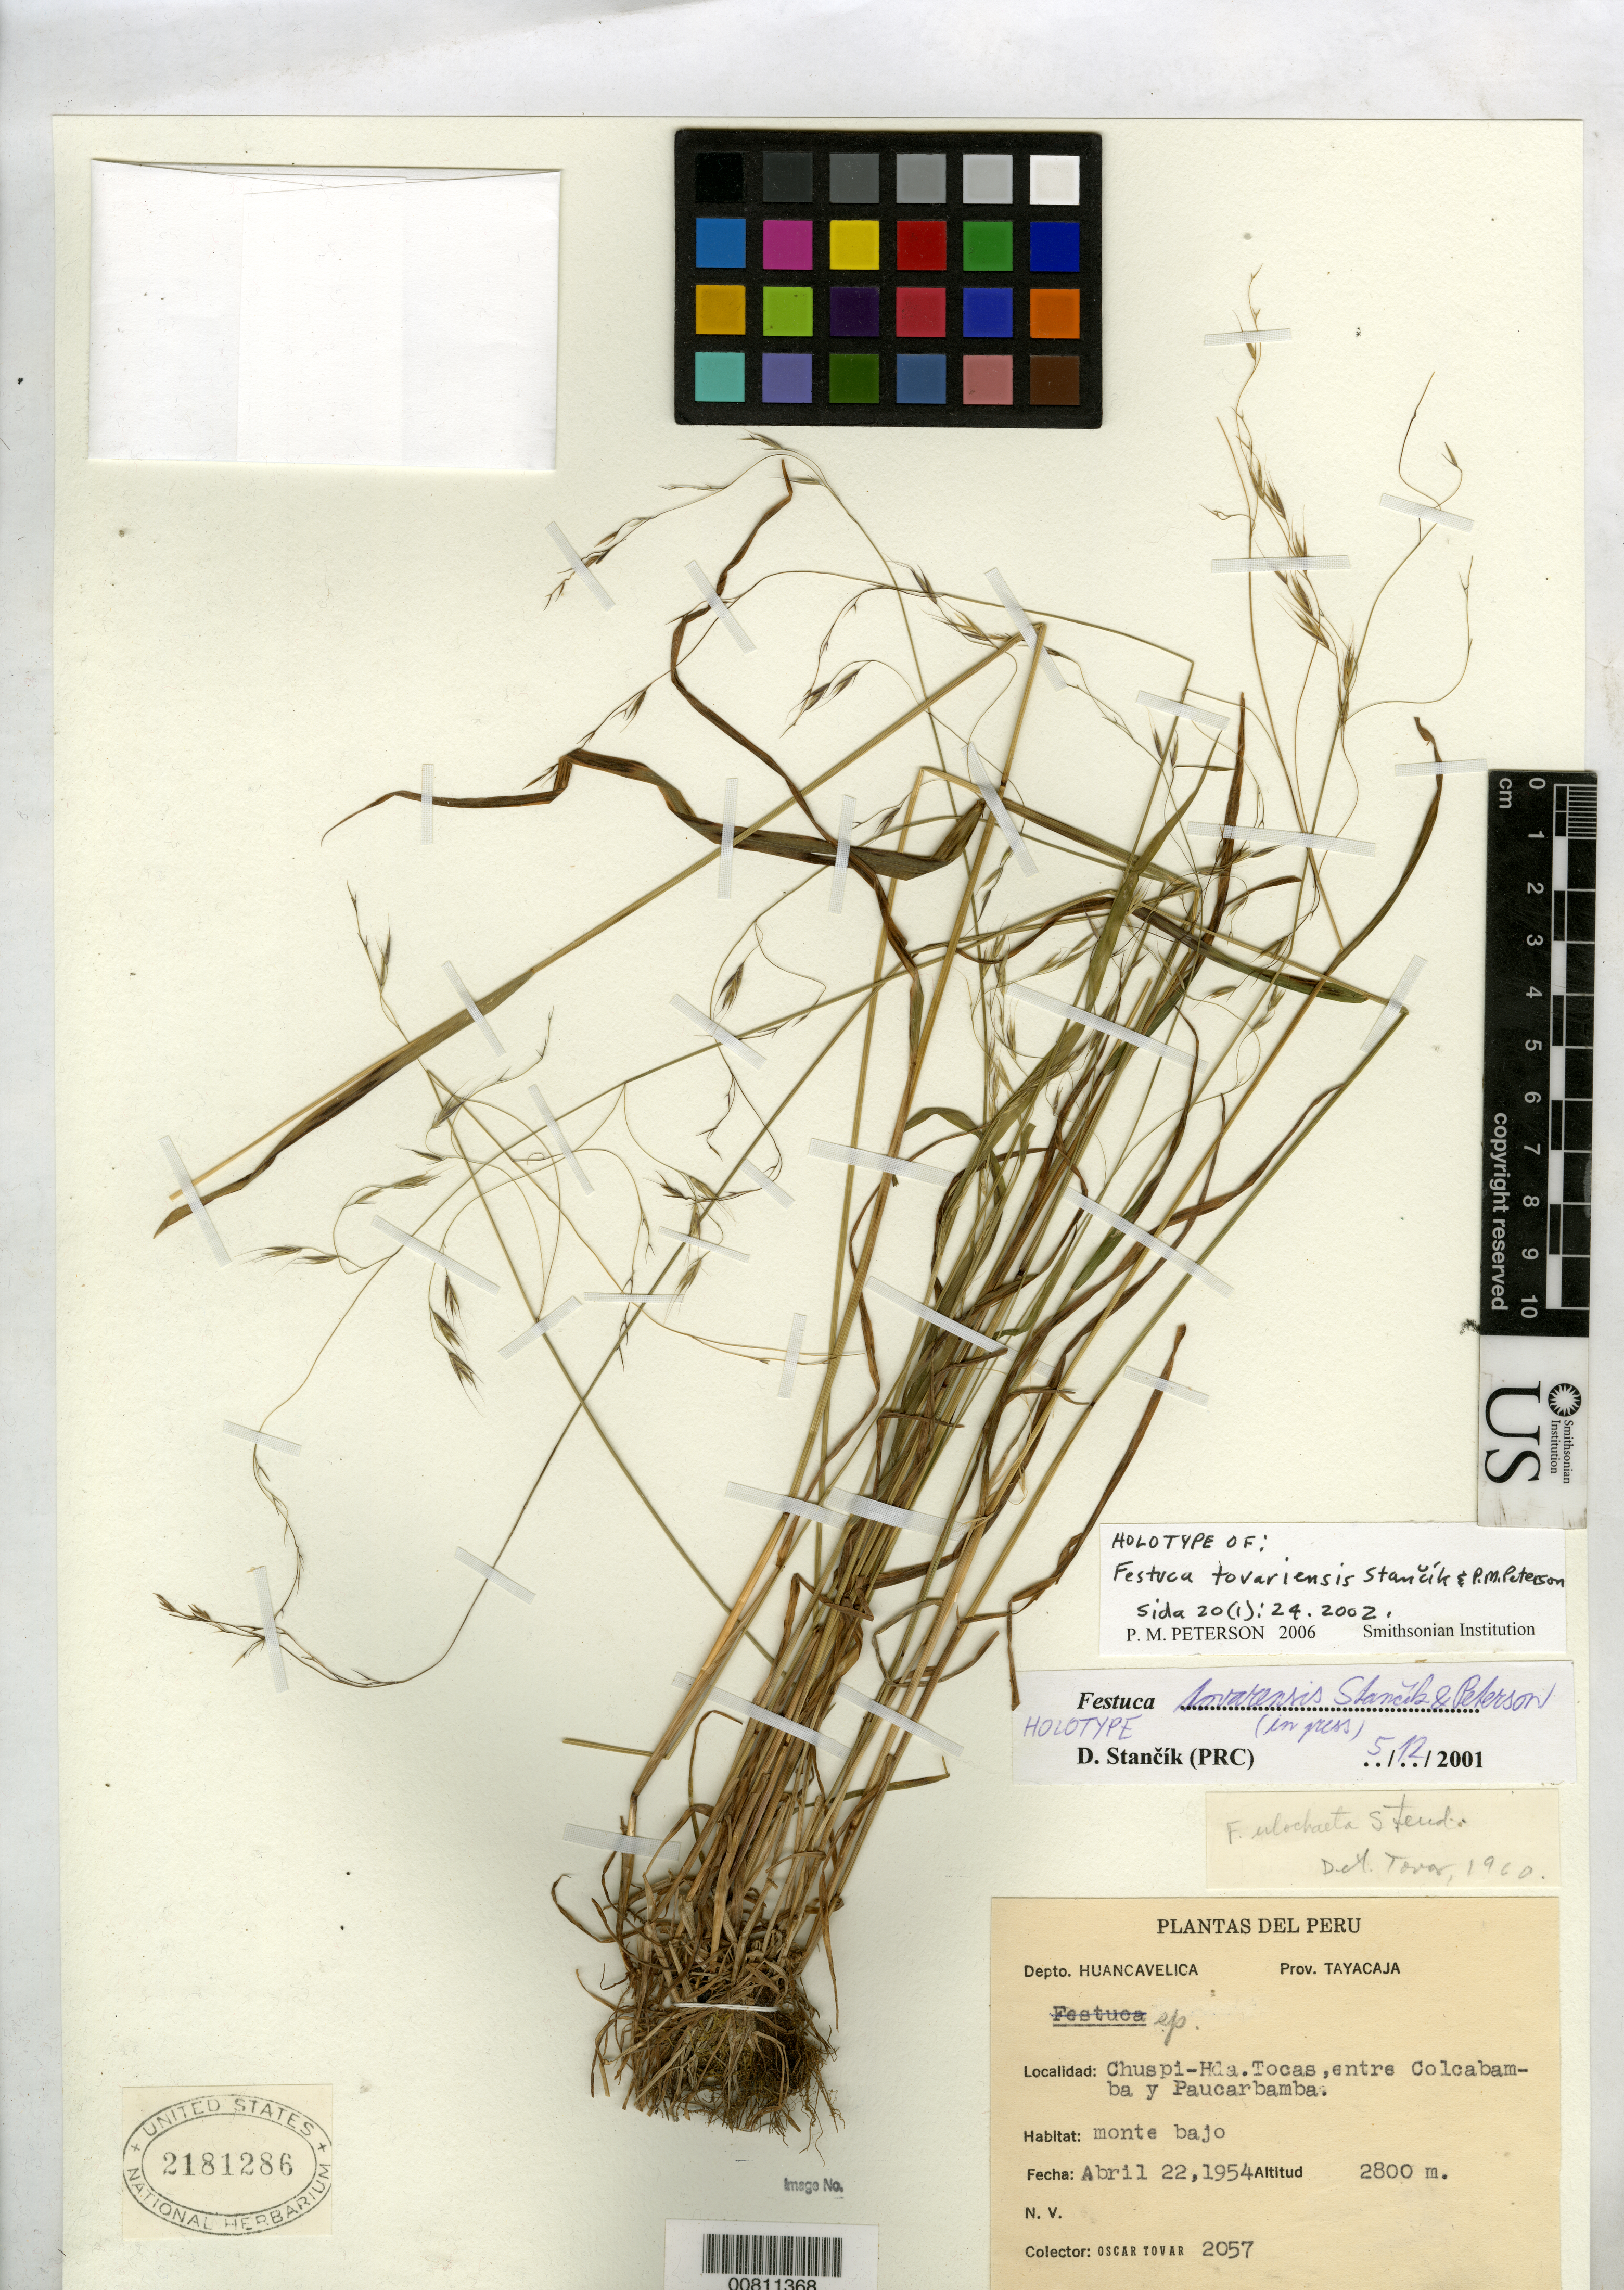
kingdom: Plantae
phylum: Tracheophyta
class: Liliopsida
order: Poales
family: Poaceae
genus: Festuca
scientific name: Festuca tovarensis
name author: Stancik & P.M. Peterson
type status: Holotype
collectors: Ó. Tovar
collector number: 2057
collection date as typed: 22 Apr 1954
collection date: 1954-04-22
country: Peru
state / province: Huancavelica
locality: Depto. Huancavelica, Prov. Tayacaja. Chuspi-Hda. Tocas, entre Colcabamba y Paucarbamba.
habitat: Monte bajo.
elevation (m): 2800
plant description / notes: "The specific epithet honors the eminent Peruvian botanist and agrostologist, Oscar Tovar Serpa."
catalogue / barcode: US 2181286